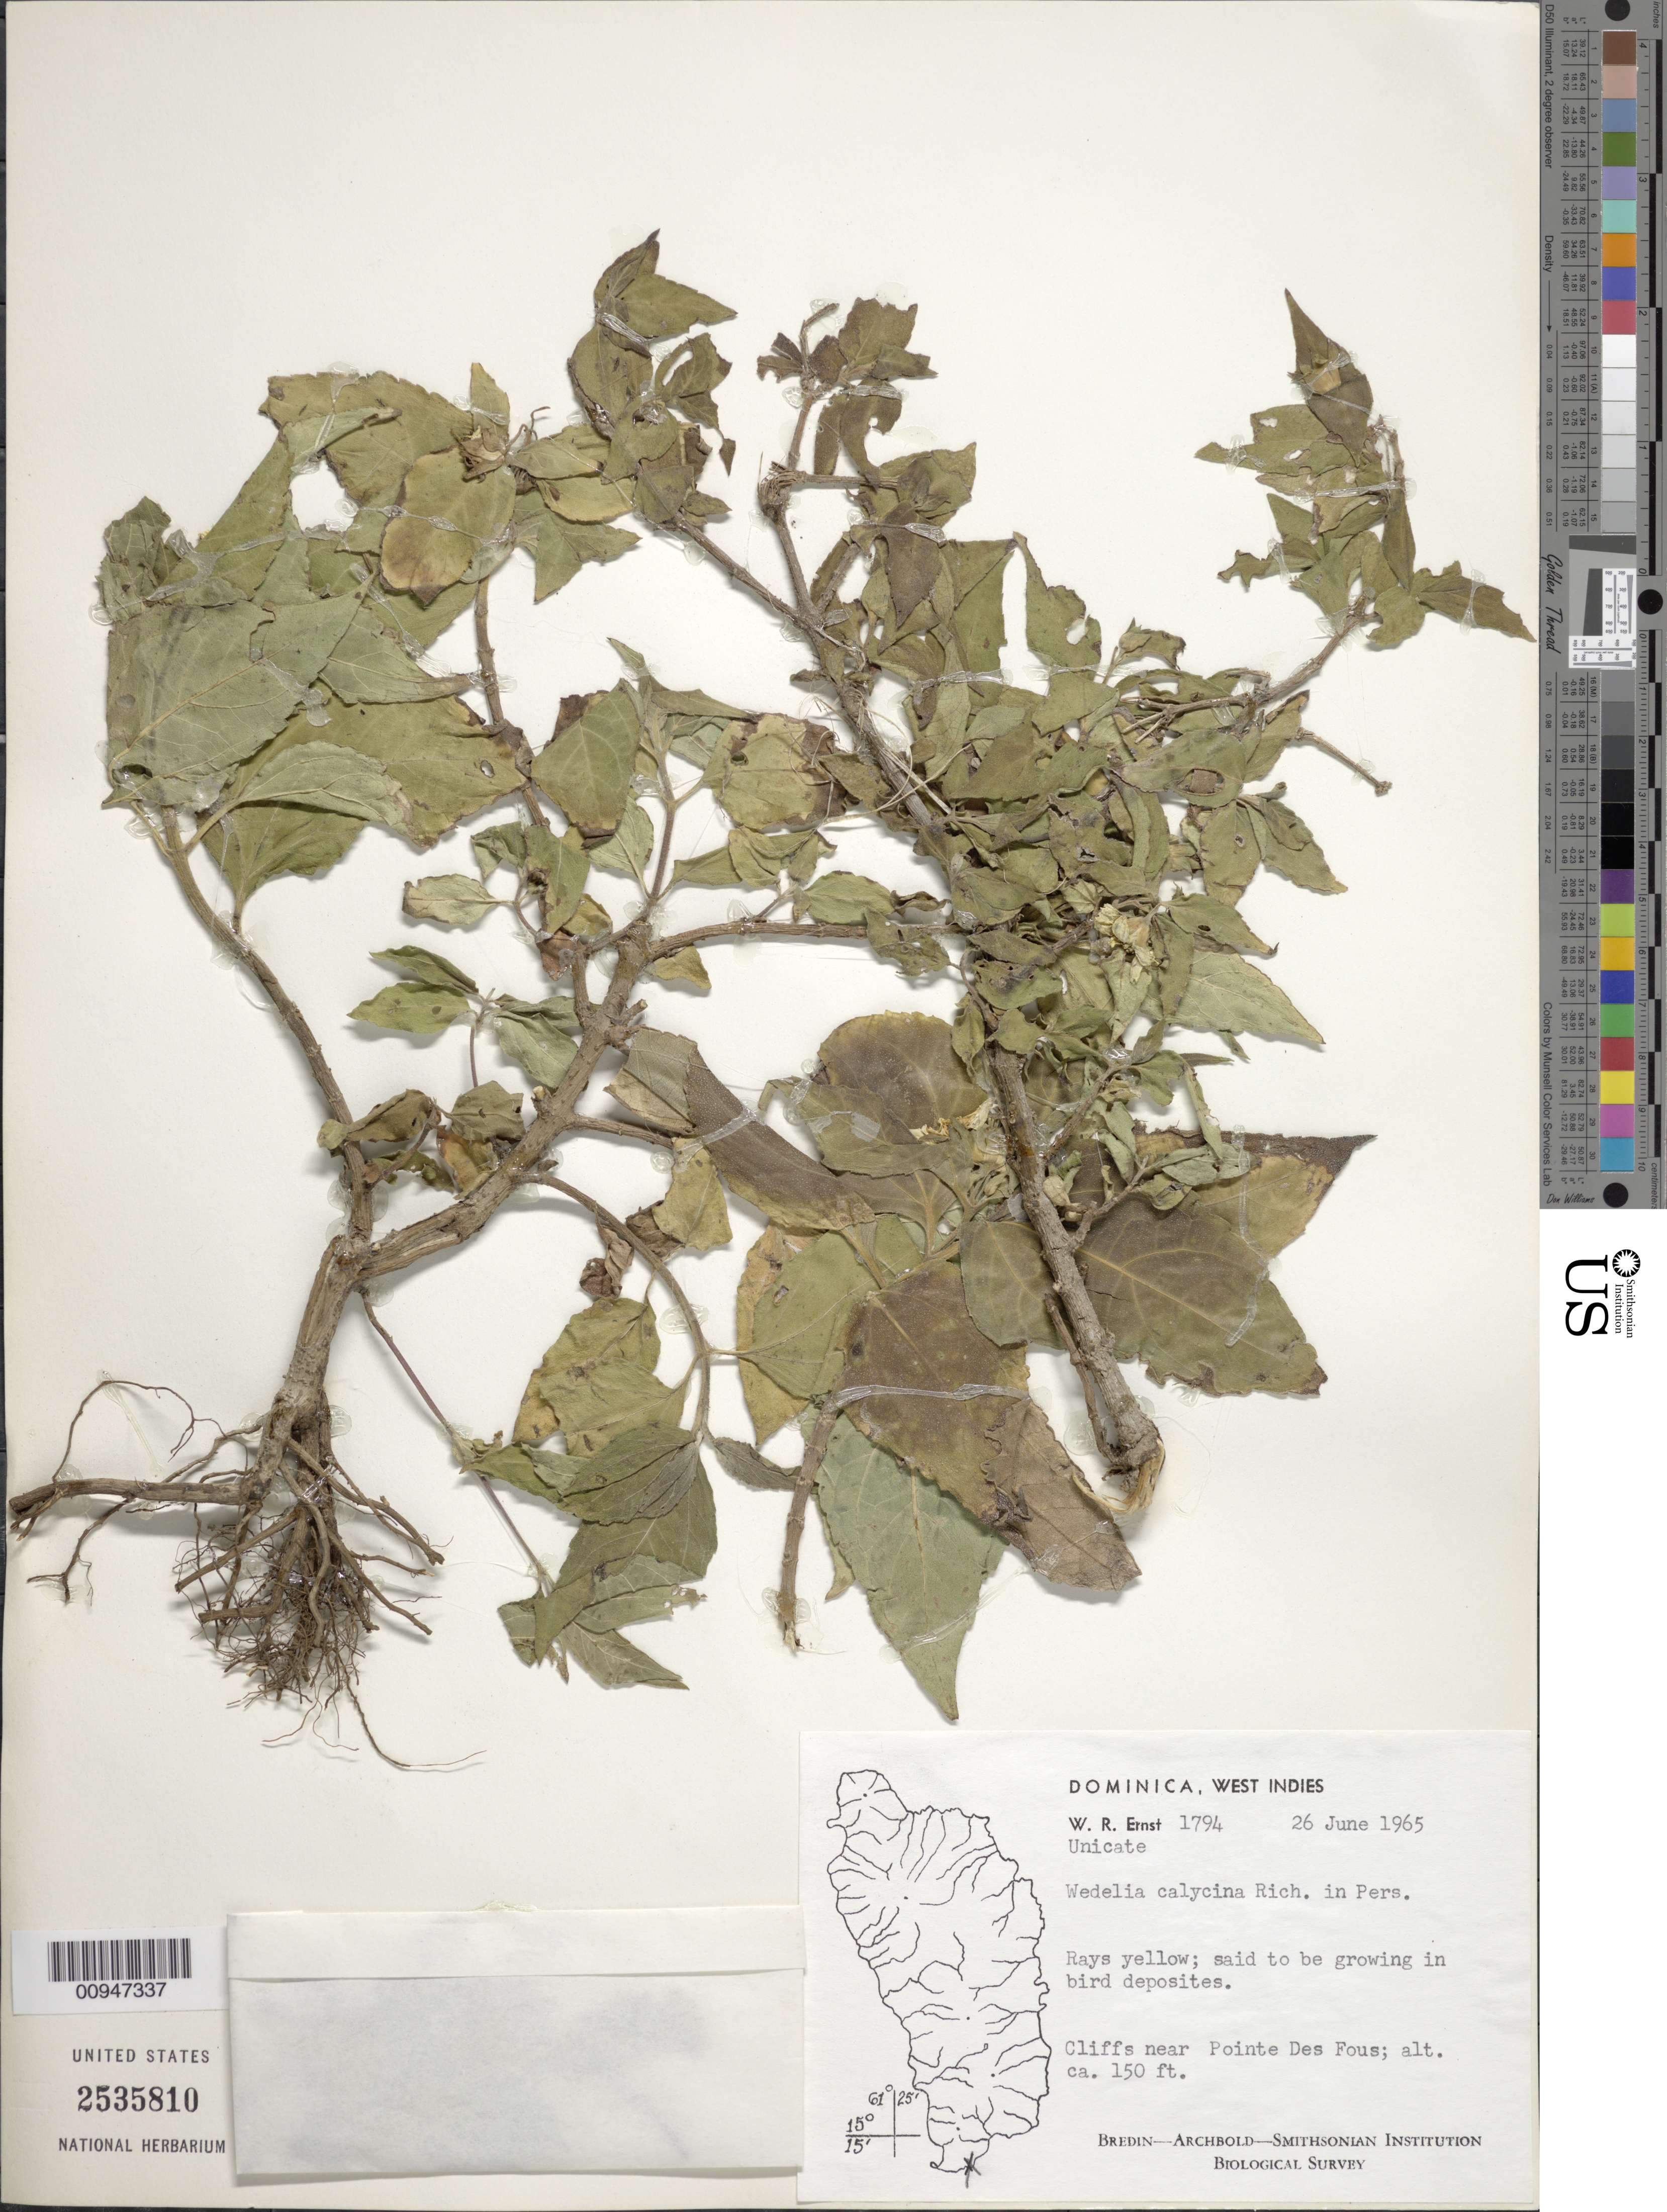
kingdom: Plantae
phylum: Tracheophyta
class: Magnoliopsida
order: Asterales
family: Asteraceae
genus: Wedelia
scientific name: Wedelia calycina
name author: Rich.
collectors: W. R. Ernst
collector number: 1794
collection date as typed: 26 Jun 1965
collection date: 1965-06-26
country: Dominica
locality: Cliffs near Pointe Des Fous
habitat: Cliffs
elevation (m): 46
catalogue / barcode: US 2535810